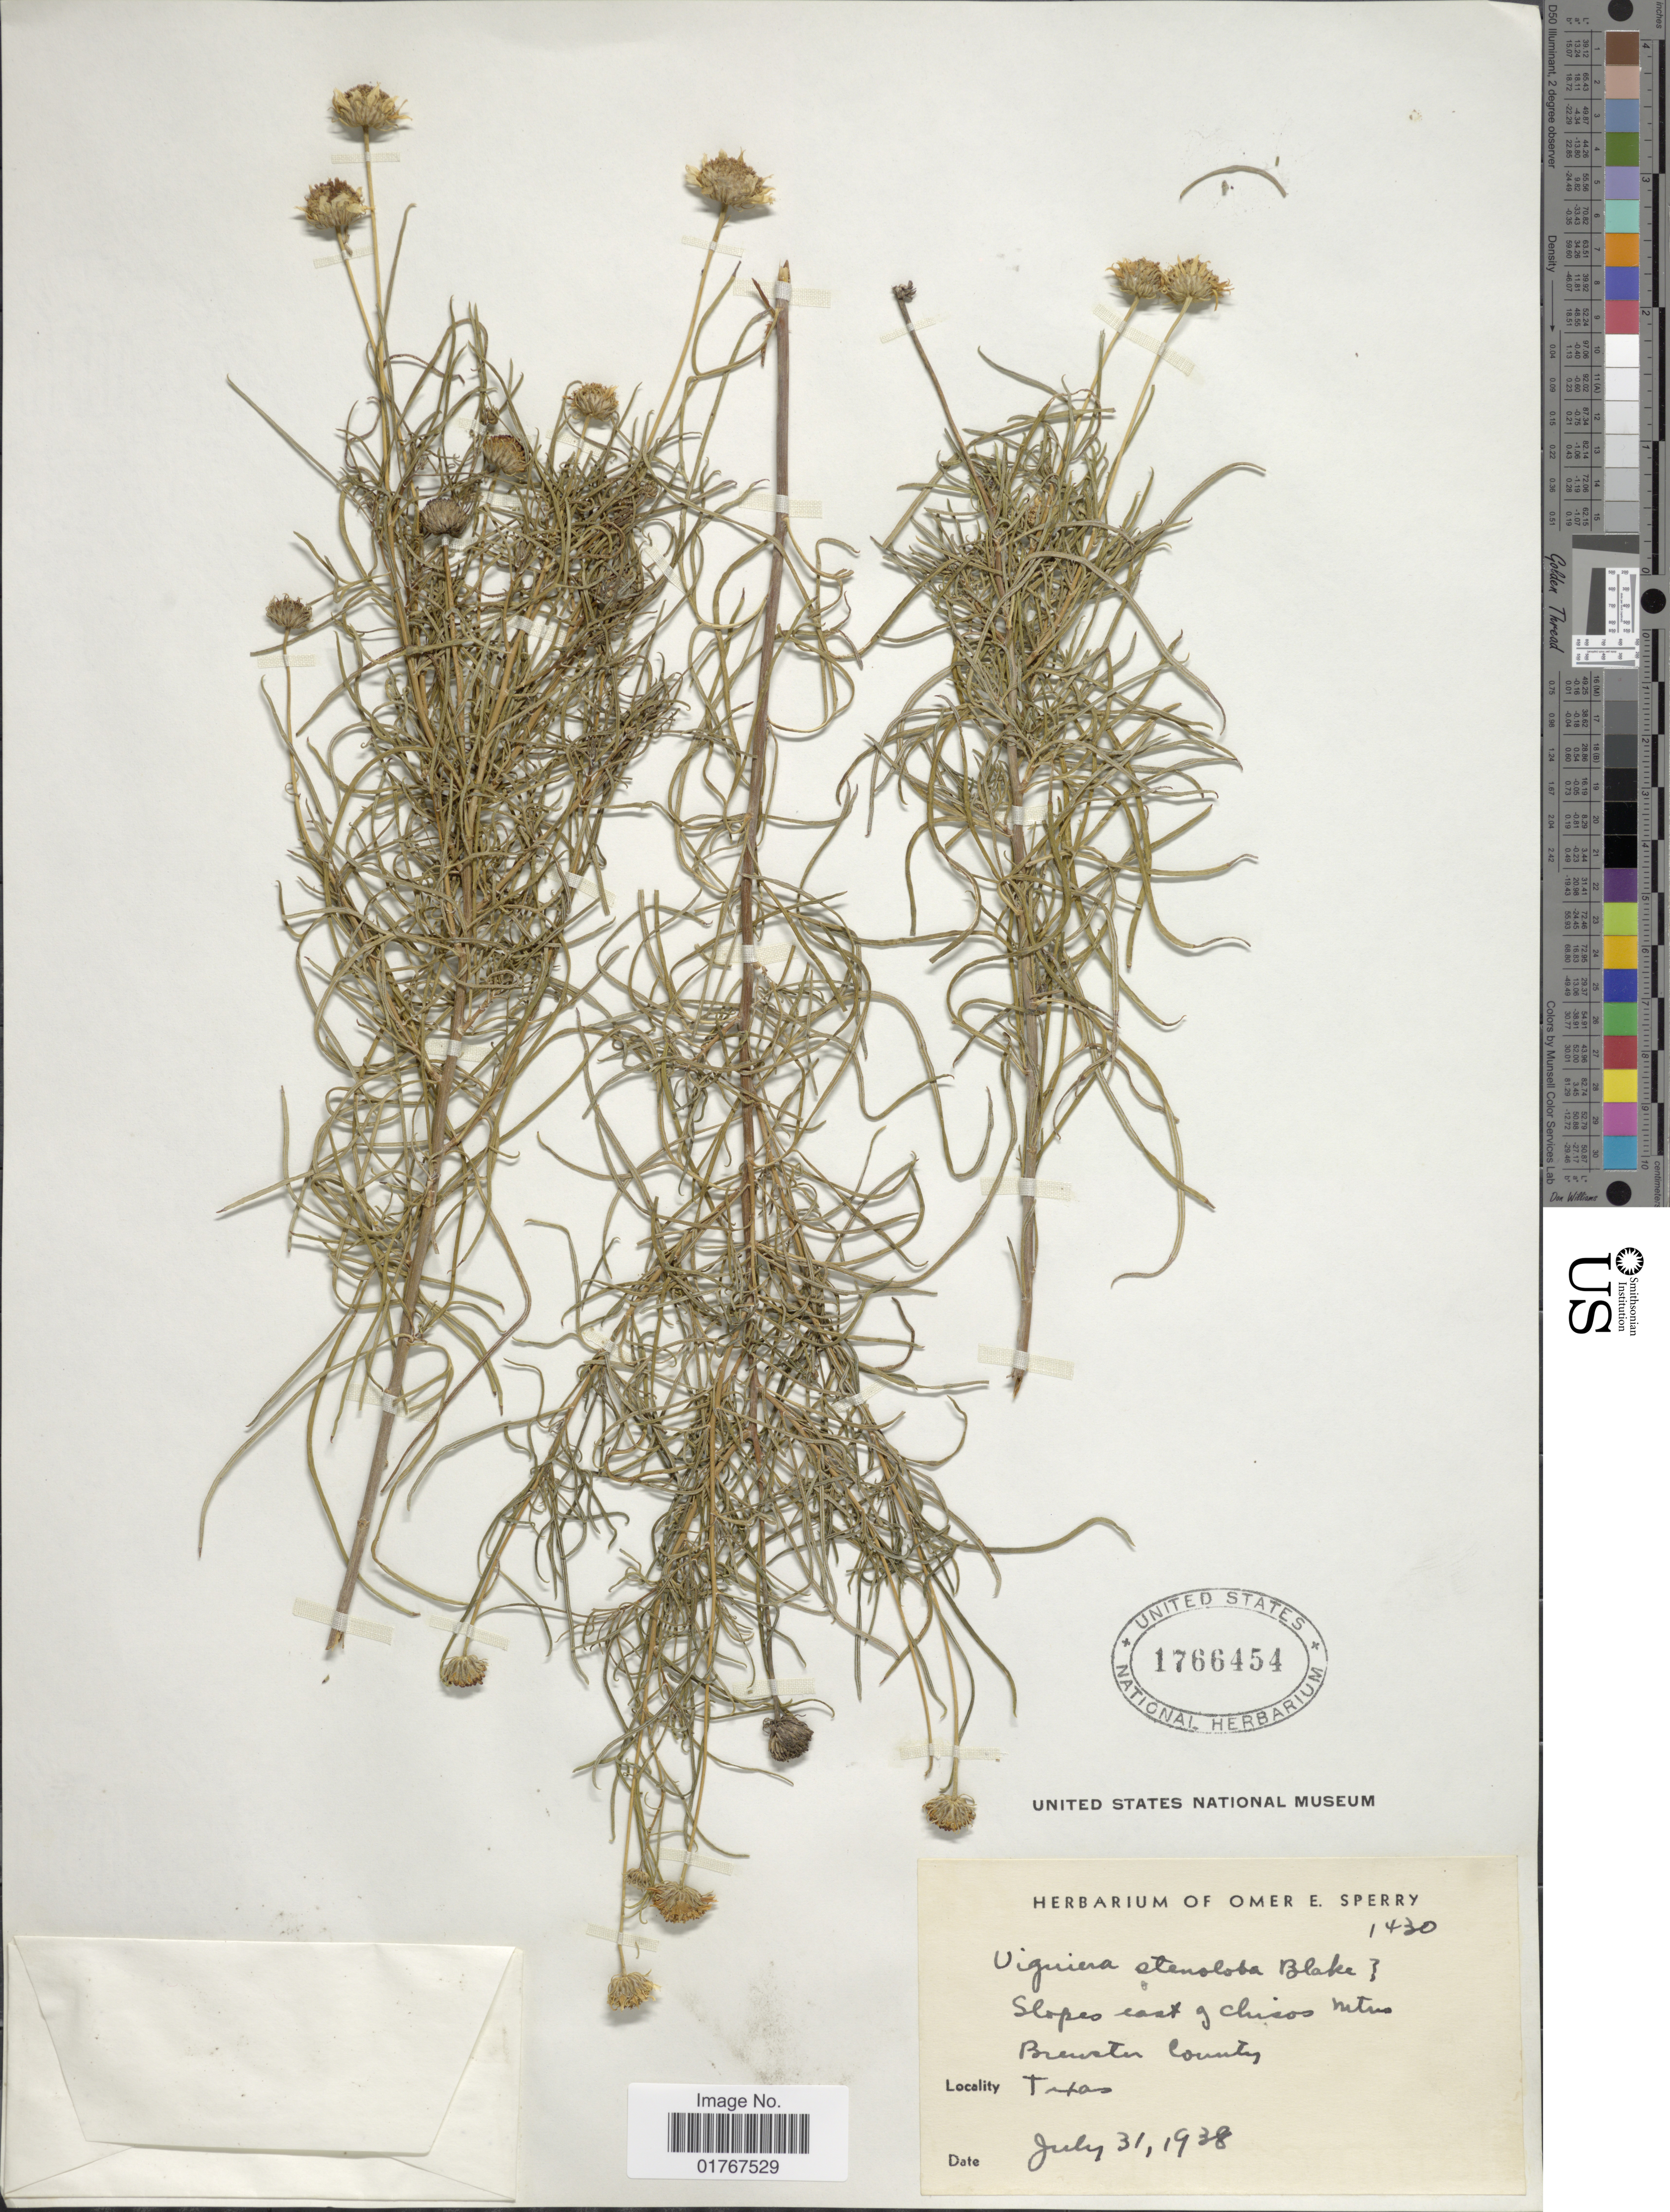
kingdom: Plantae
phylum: Tracheophyta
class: Magnoliopsida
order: Asterales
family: Asteraceae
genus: Viguiera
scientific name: Viguiera stenoloba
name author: S.F. Blake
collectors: ex. herb. Omer E. Sperry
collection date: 1938-07-31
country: United States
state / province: Texas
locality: Slopes east of Chisos Mtns, Brewster County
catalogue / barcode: US 1766454